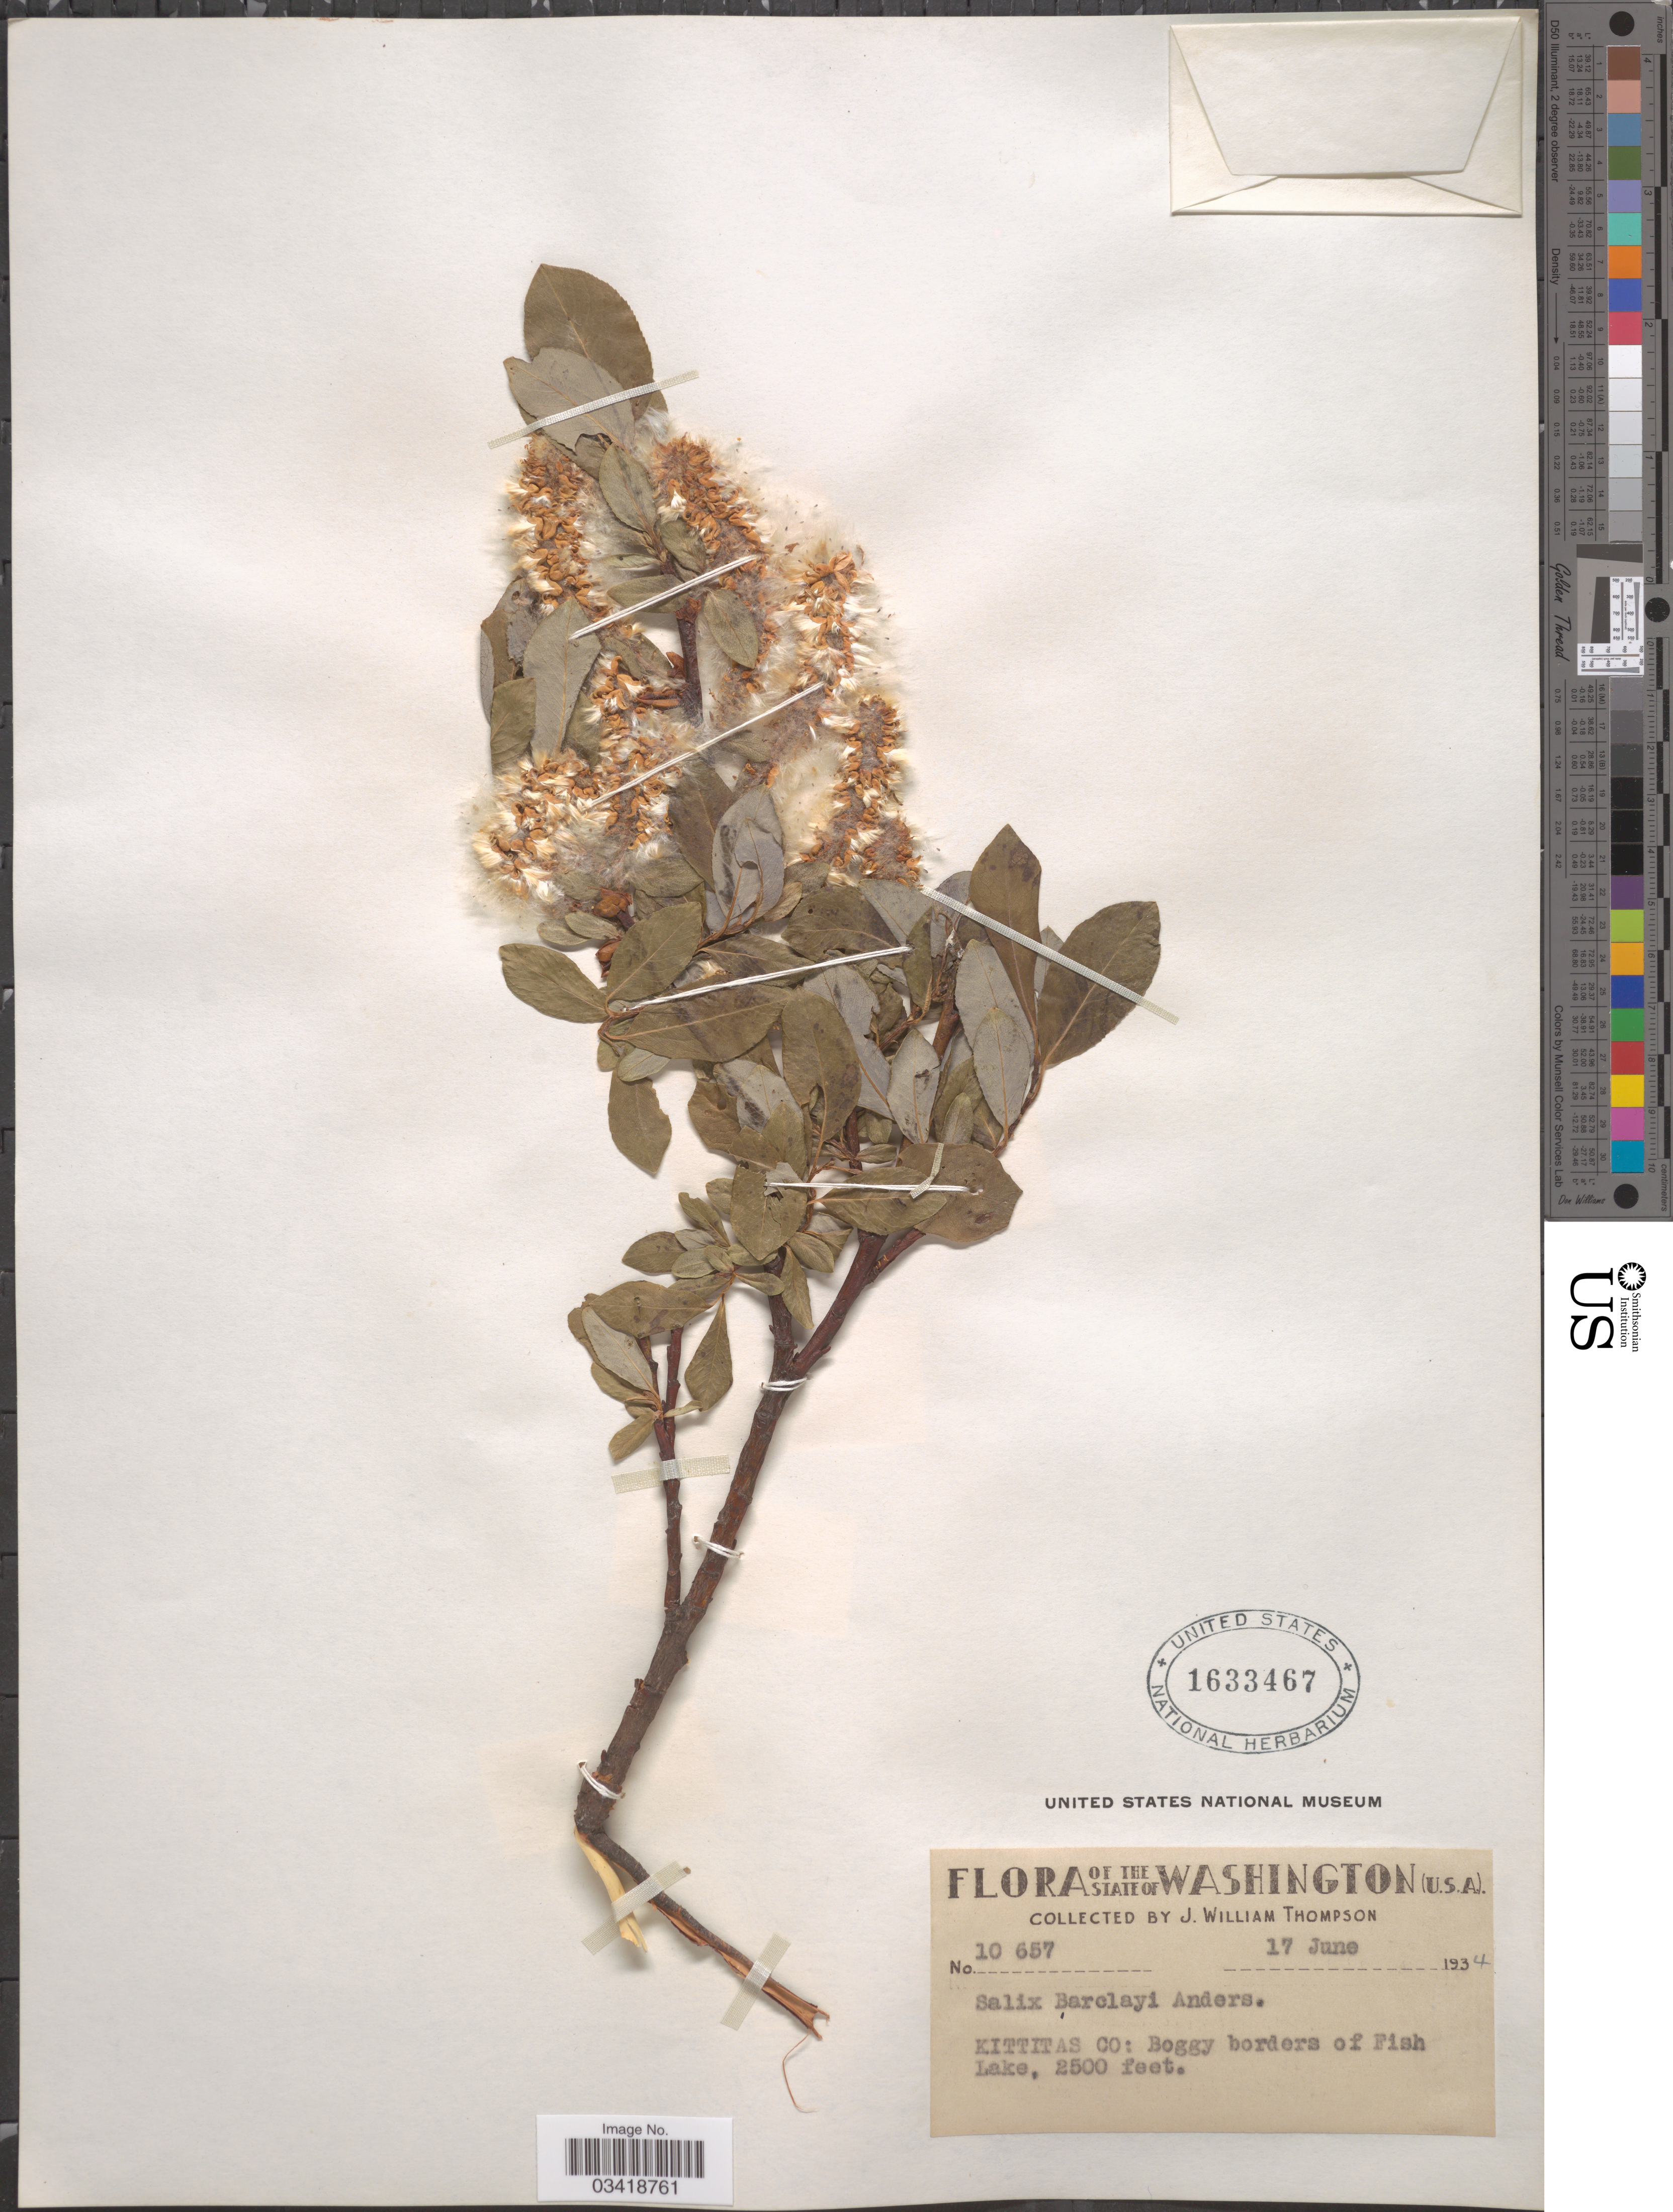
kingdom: Plantae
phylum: Tracheophyta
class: Magnoliopsida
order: Malpighiales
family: Salicaceae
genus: Salix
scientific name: Salix barclayi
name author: Andersson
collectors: J. W. Thompson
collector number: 10657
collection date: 1934-06-17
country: United States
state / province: Washington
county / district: Kittitas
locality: Kittitas Co: Boggy borders of Fish Lake.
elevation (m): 762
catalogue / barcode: US 1633467